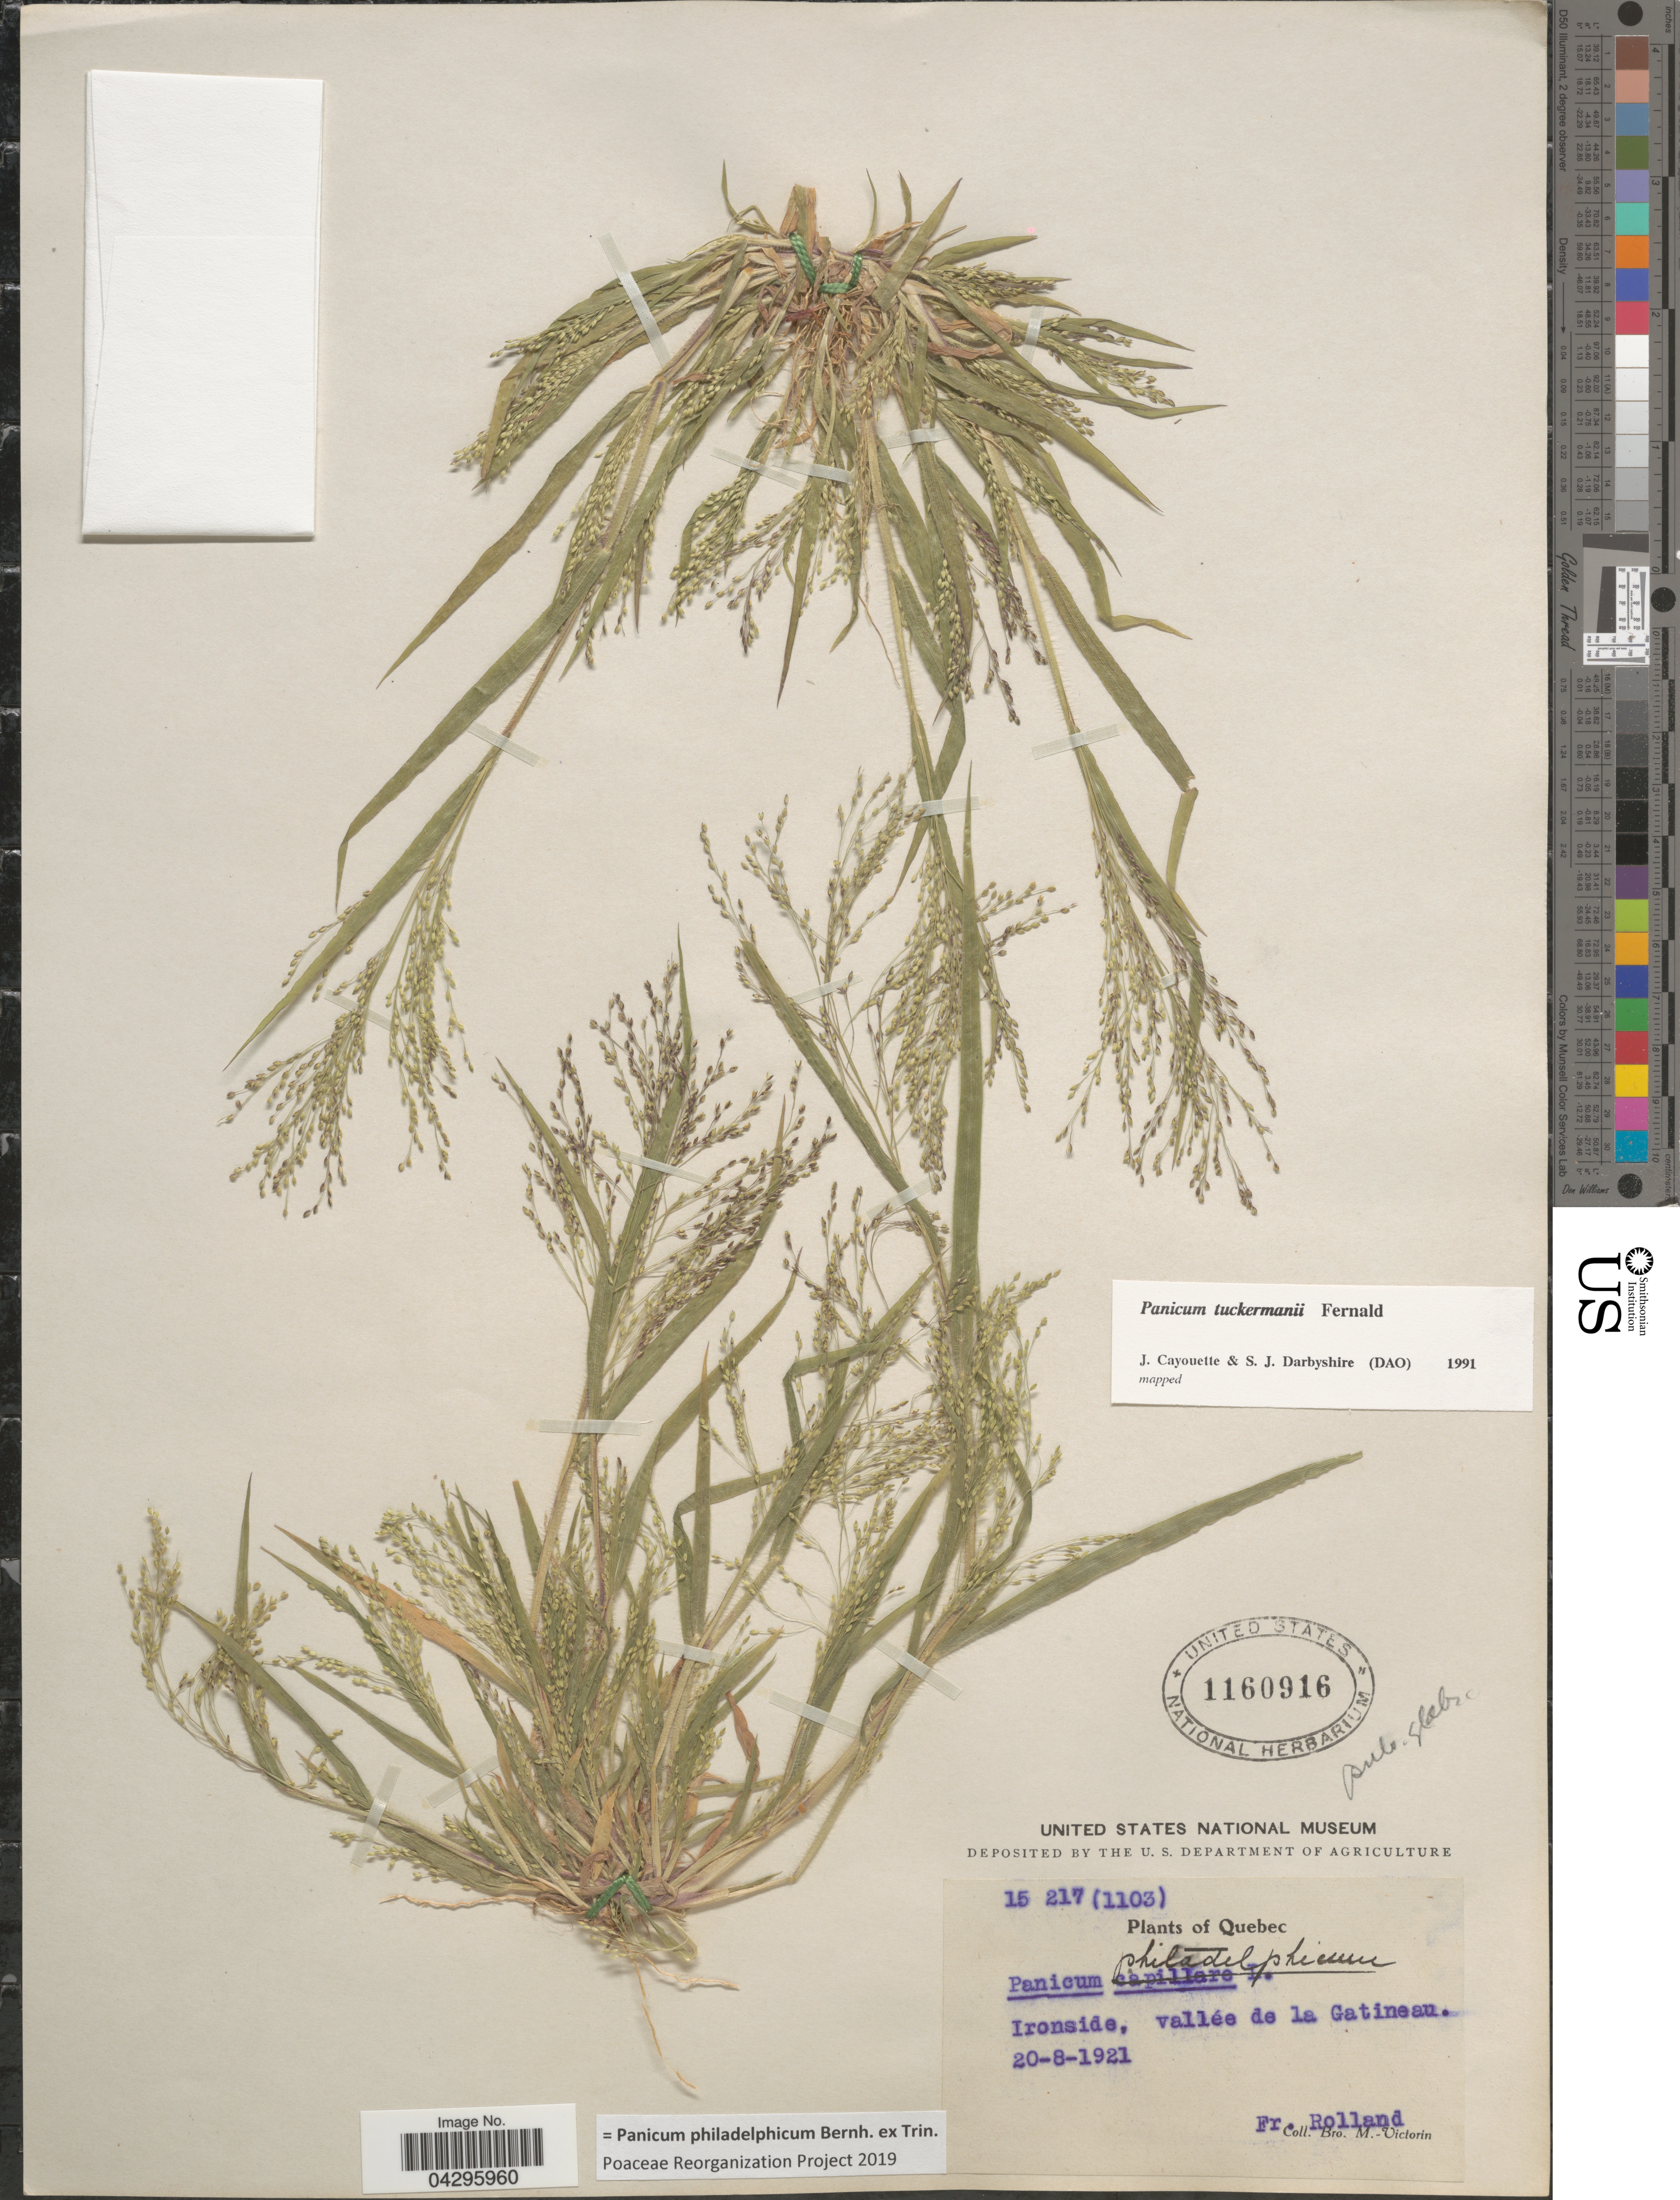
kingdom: Plantae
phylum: Tracheophyta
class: Liliopsida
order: Poales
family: Poaceae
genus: Panicum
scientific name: Panicum philadelphicum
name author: Bernh. ex Trin.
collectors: F. Rolland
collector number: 15217(1103)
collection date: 1921-08-20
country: Canada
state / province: Quebec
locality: Ironside, vallée de la Gatineau.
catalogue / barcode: US 1160916